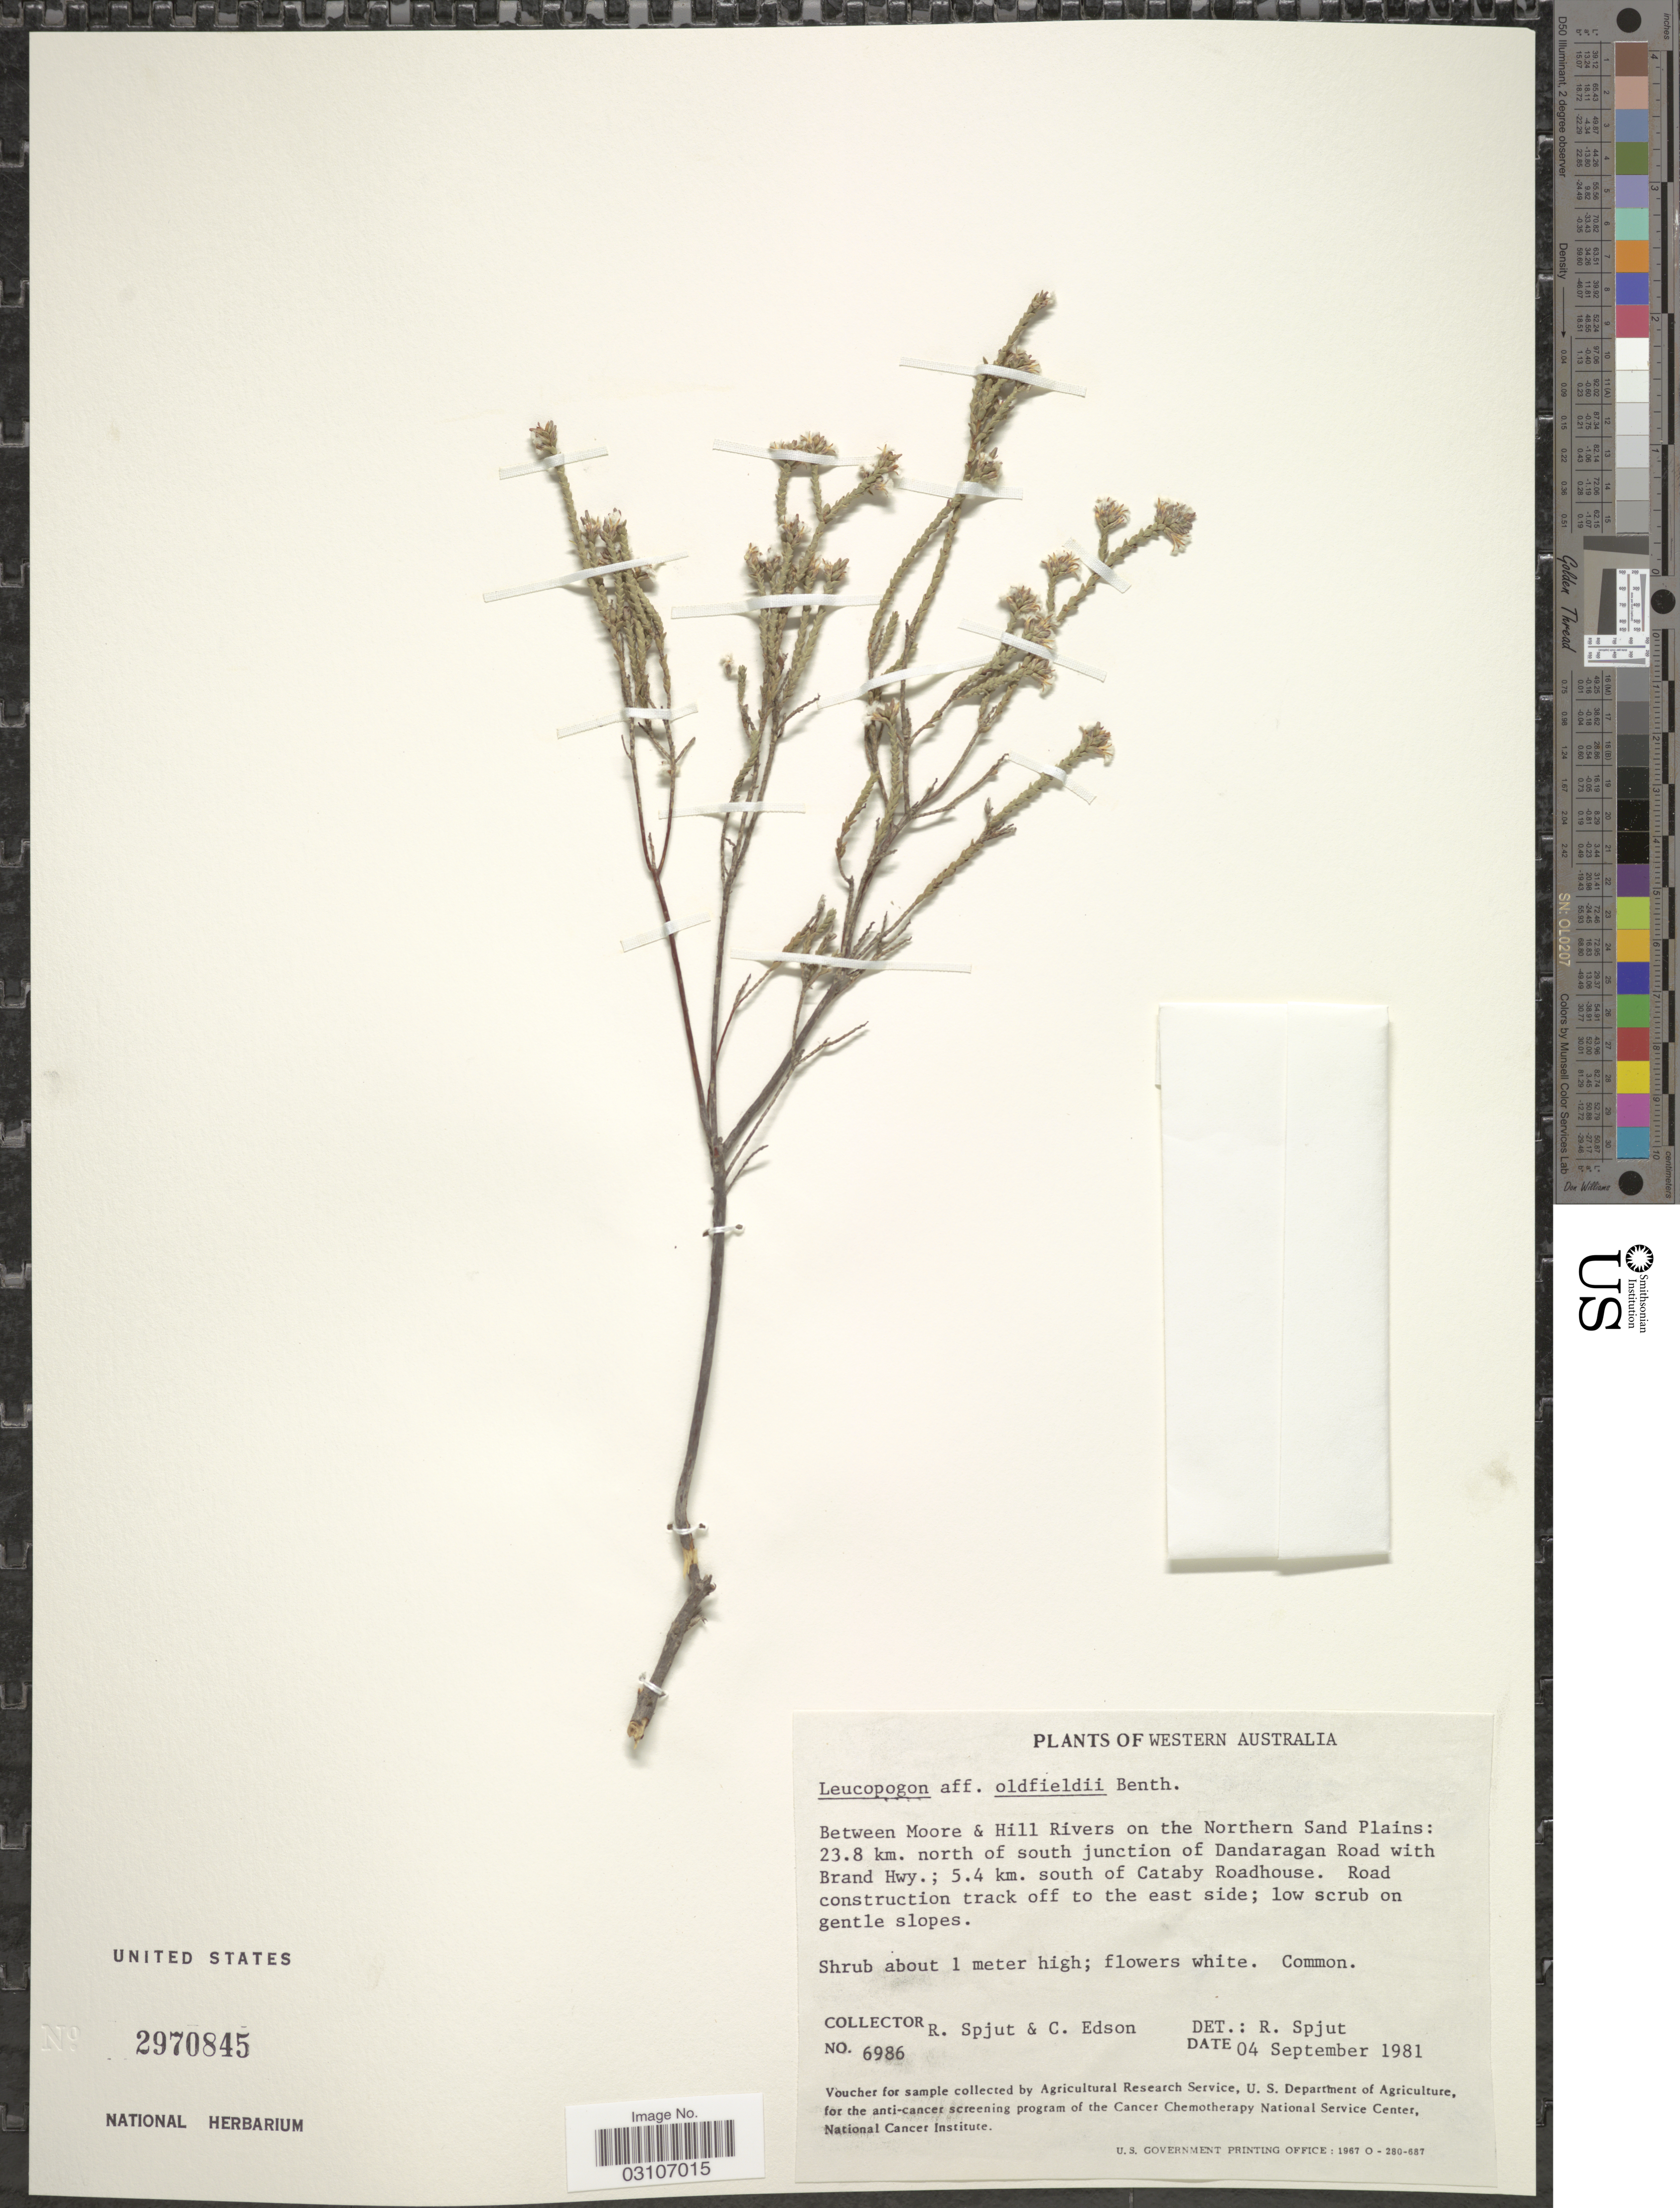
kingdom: Plantae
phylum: Tracheophyta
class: Magnoliopsida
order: Ericales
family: Ericaceae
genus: Leucopogon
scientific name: Leucopogon oldfieldii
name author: Benth.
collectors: R. Spjut & C. Edson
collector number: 6986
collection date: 1981-09-04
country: Australia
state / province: Western Australia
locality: Between Moore & Hill Rivers on the Northern Sand Plains: 23.8 km. north of south junction of Dandaragan Road with Brand Hwy.; 5.4 km. south of Cataby Roadhouse. Road construction track off to the east side; low scrub on gentle slopes.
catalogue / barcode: US 2970845